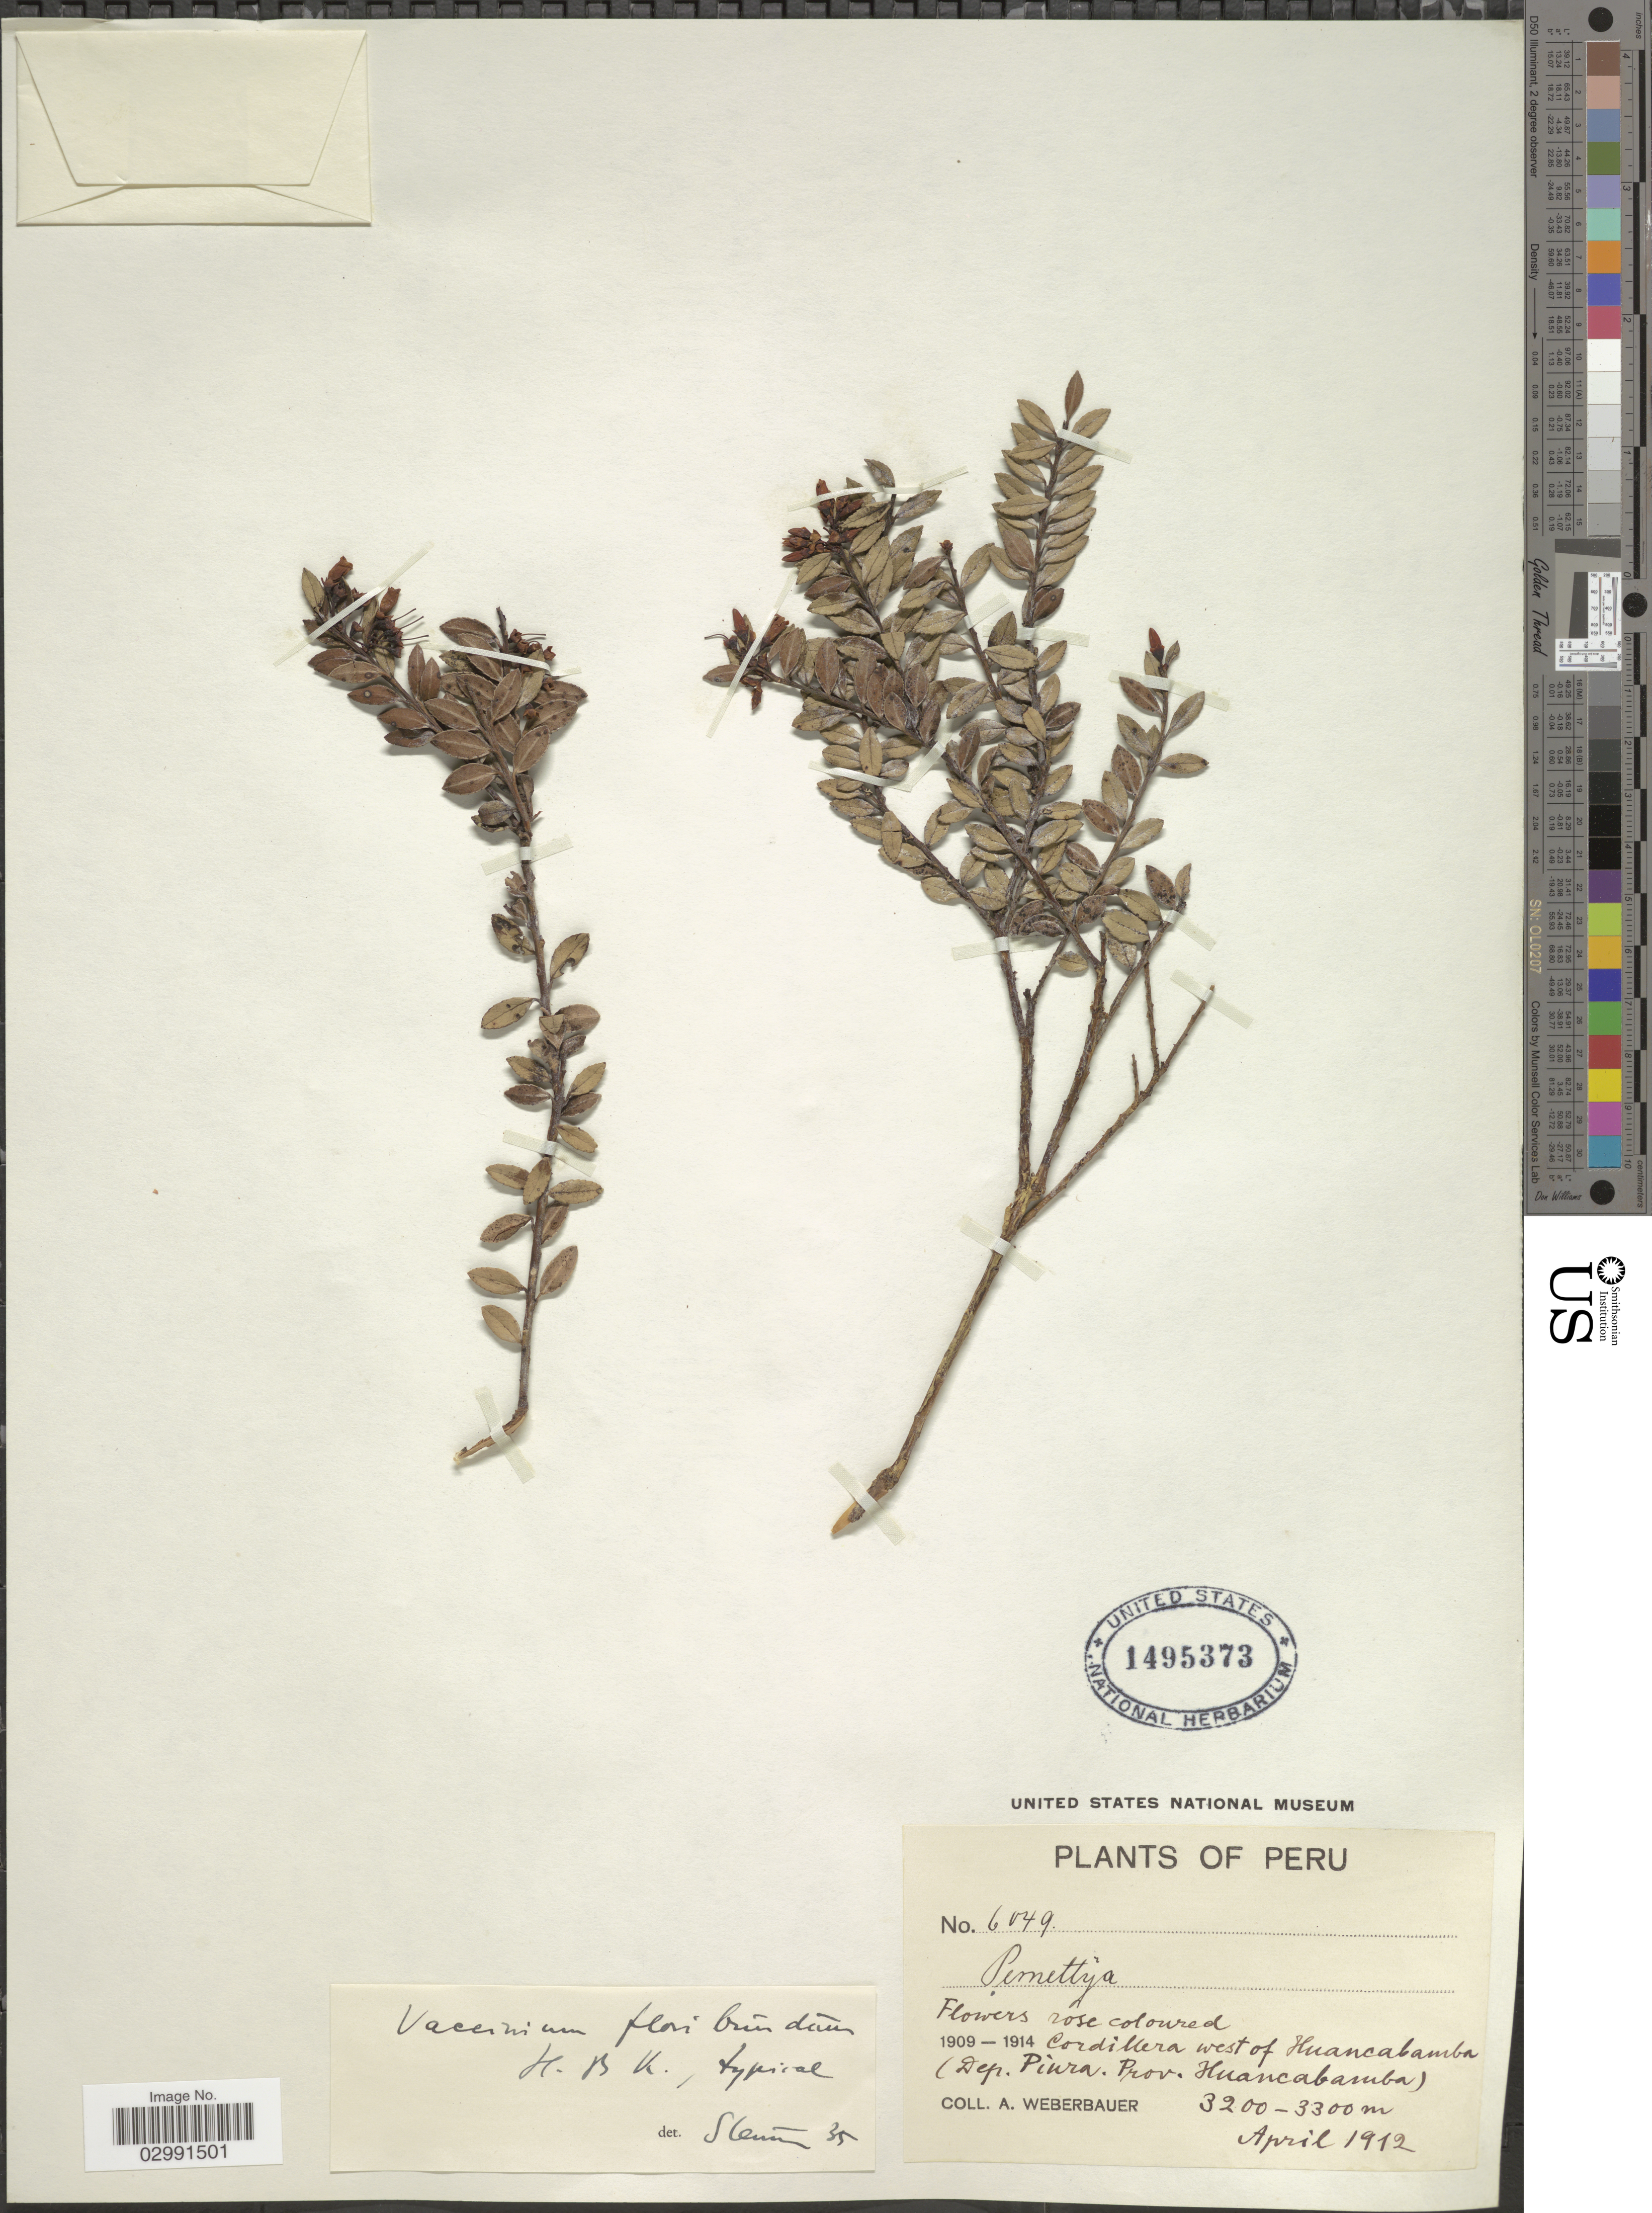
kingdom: Plantae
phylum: Tracheophyta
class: Magnoliopsida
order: Ericales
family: Ericaceae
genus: Vaccinium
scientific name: Vaccinium floribundum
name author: Kunth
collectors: A. Weberbauer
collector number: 6049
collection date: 1912-04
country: Peru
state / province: Piura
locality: Cordillera west of Huancabamba. (Dep. Piura, Prov. Huancabamba).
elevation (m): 3200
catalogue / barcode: US 1495373